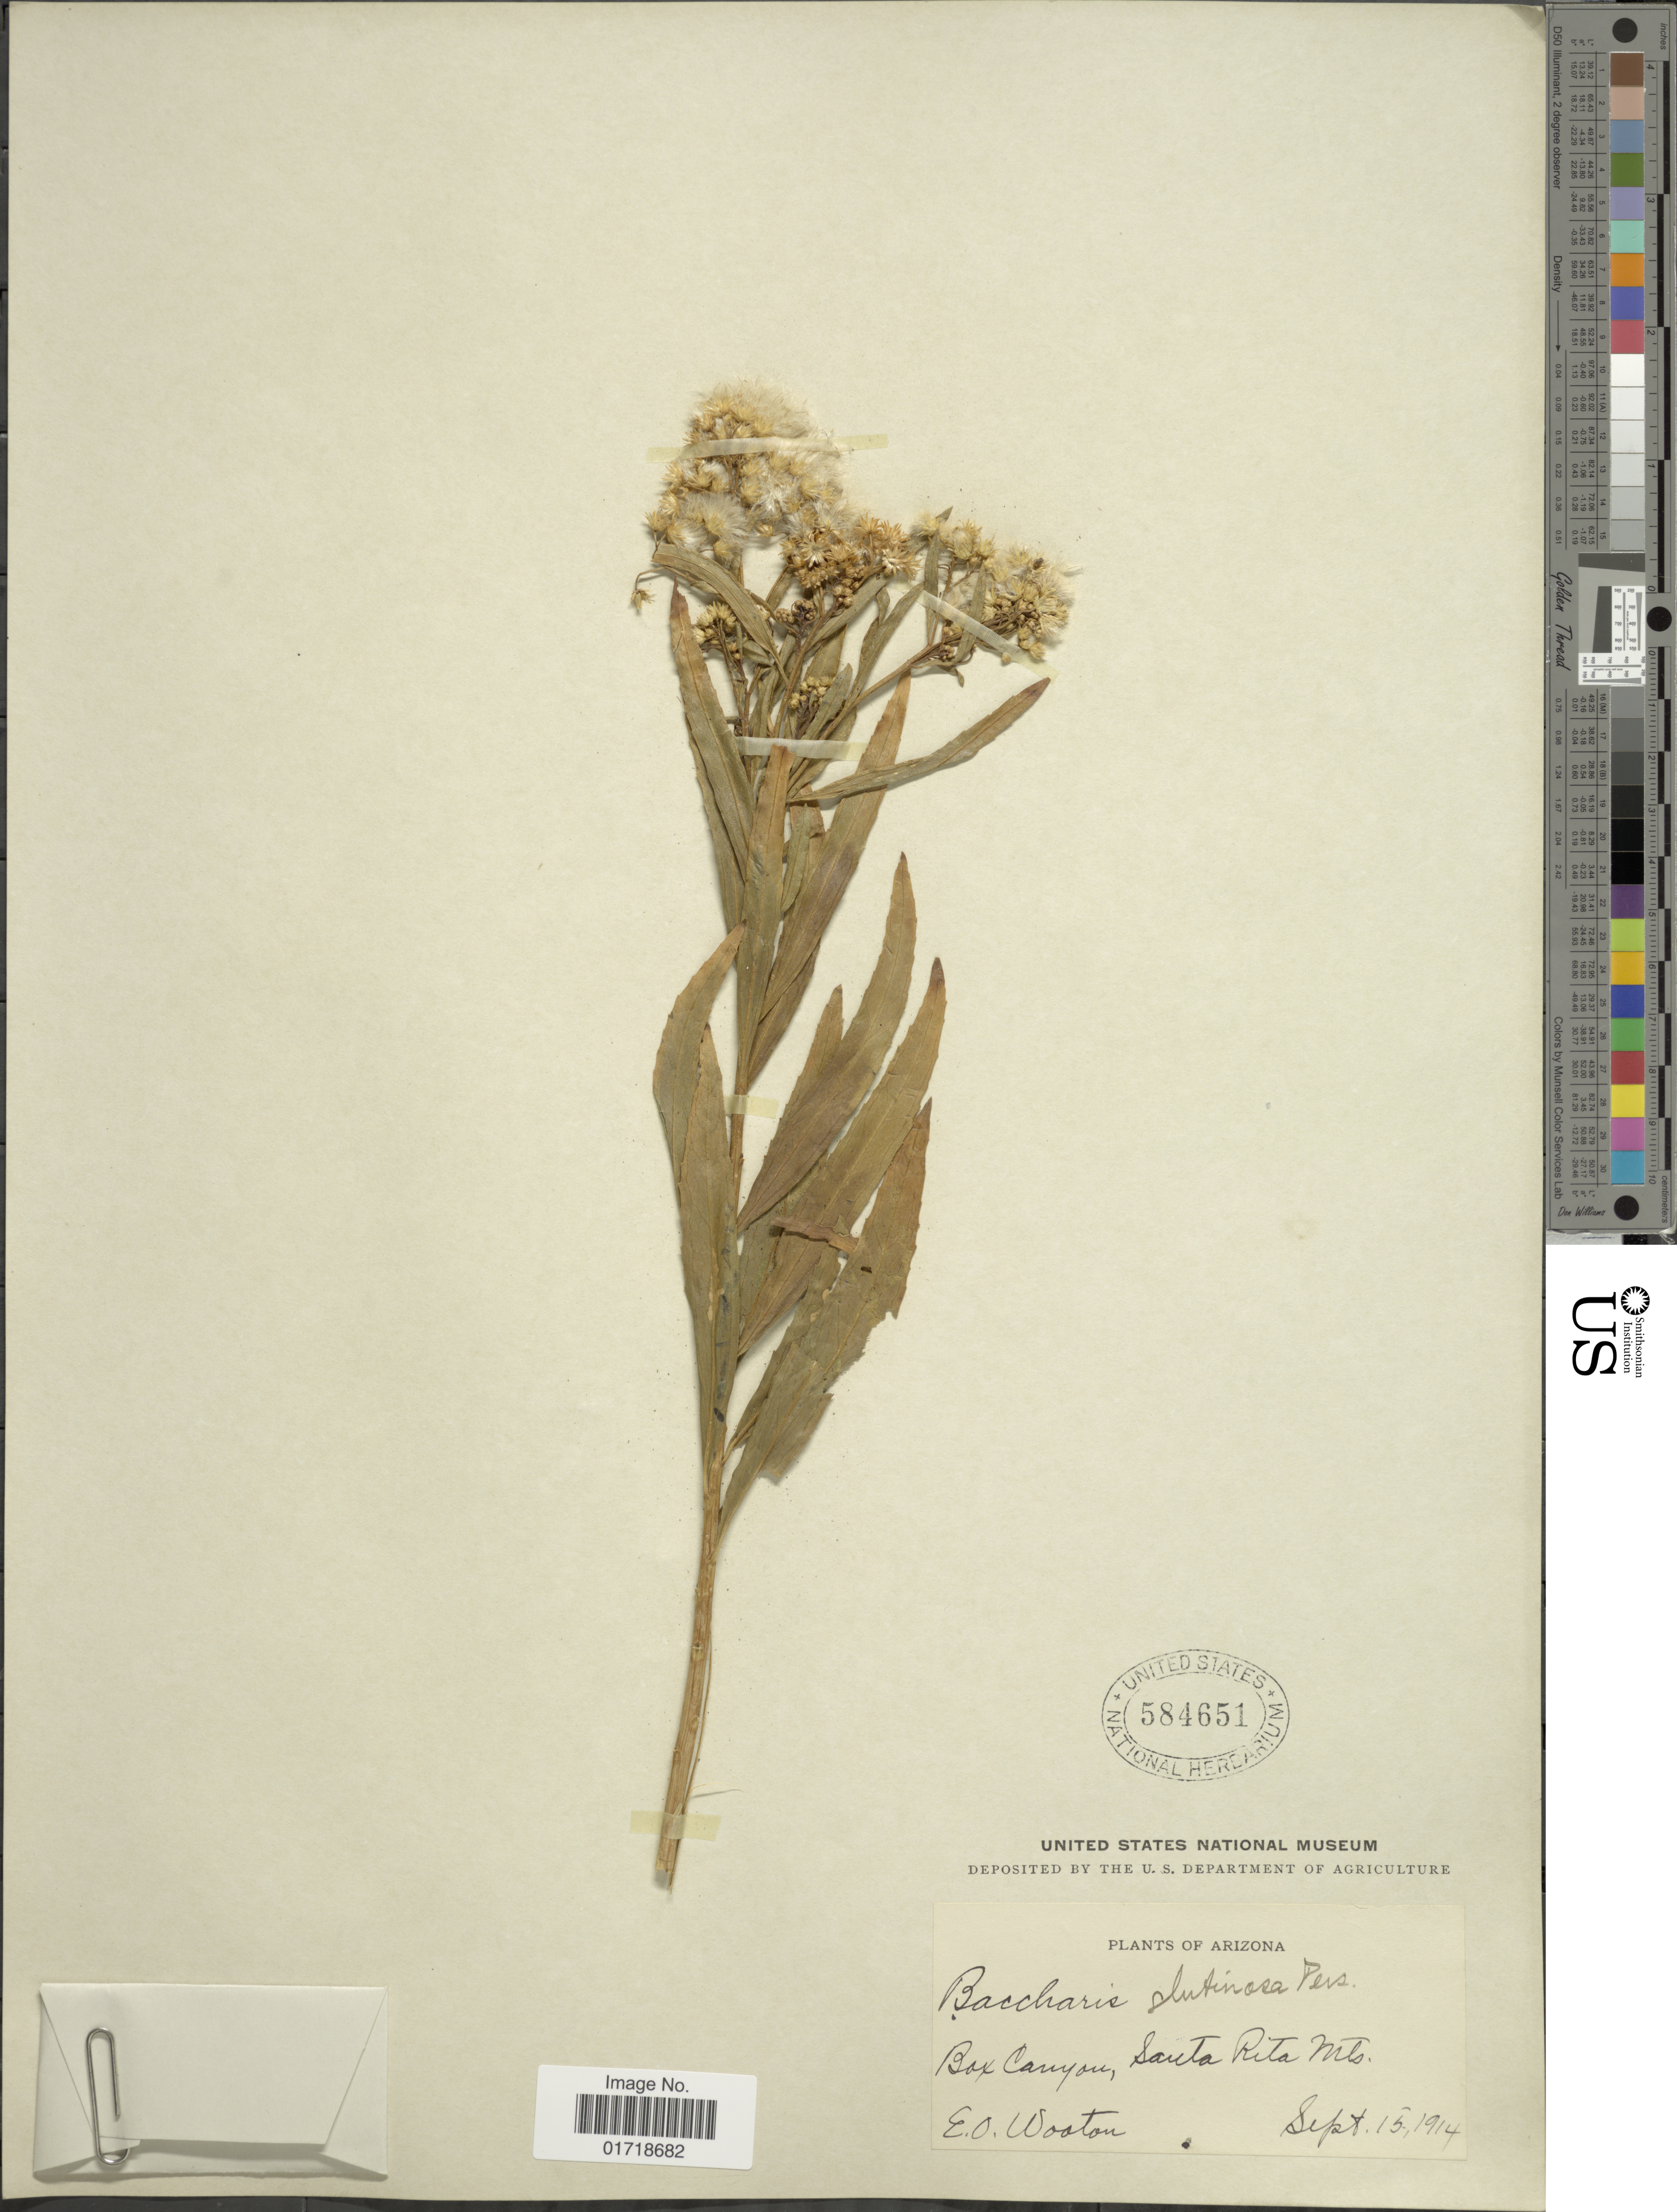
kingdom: Plantae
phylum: Tracheophyta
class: Magnoliopsida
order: Asterales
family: Asteraceae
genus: Baccharis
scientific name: Baccharis glutinosa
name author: Pers.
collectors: E. O. Wooton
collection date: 1914-09-15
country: United States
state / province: Arizona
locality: Box Canyon, Santa Rita Mts.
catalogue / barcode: US 584651